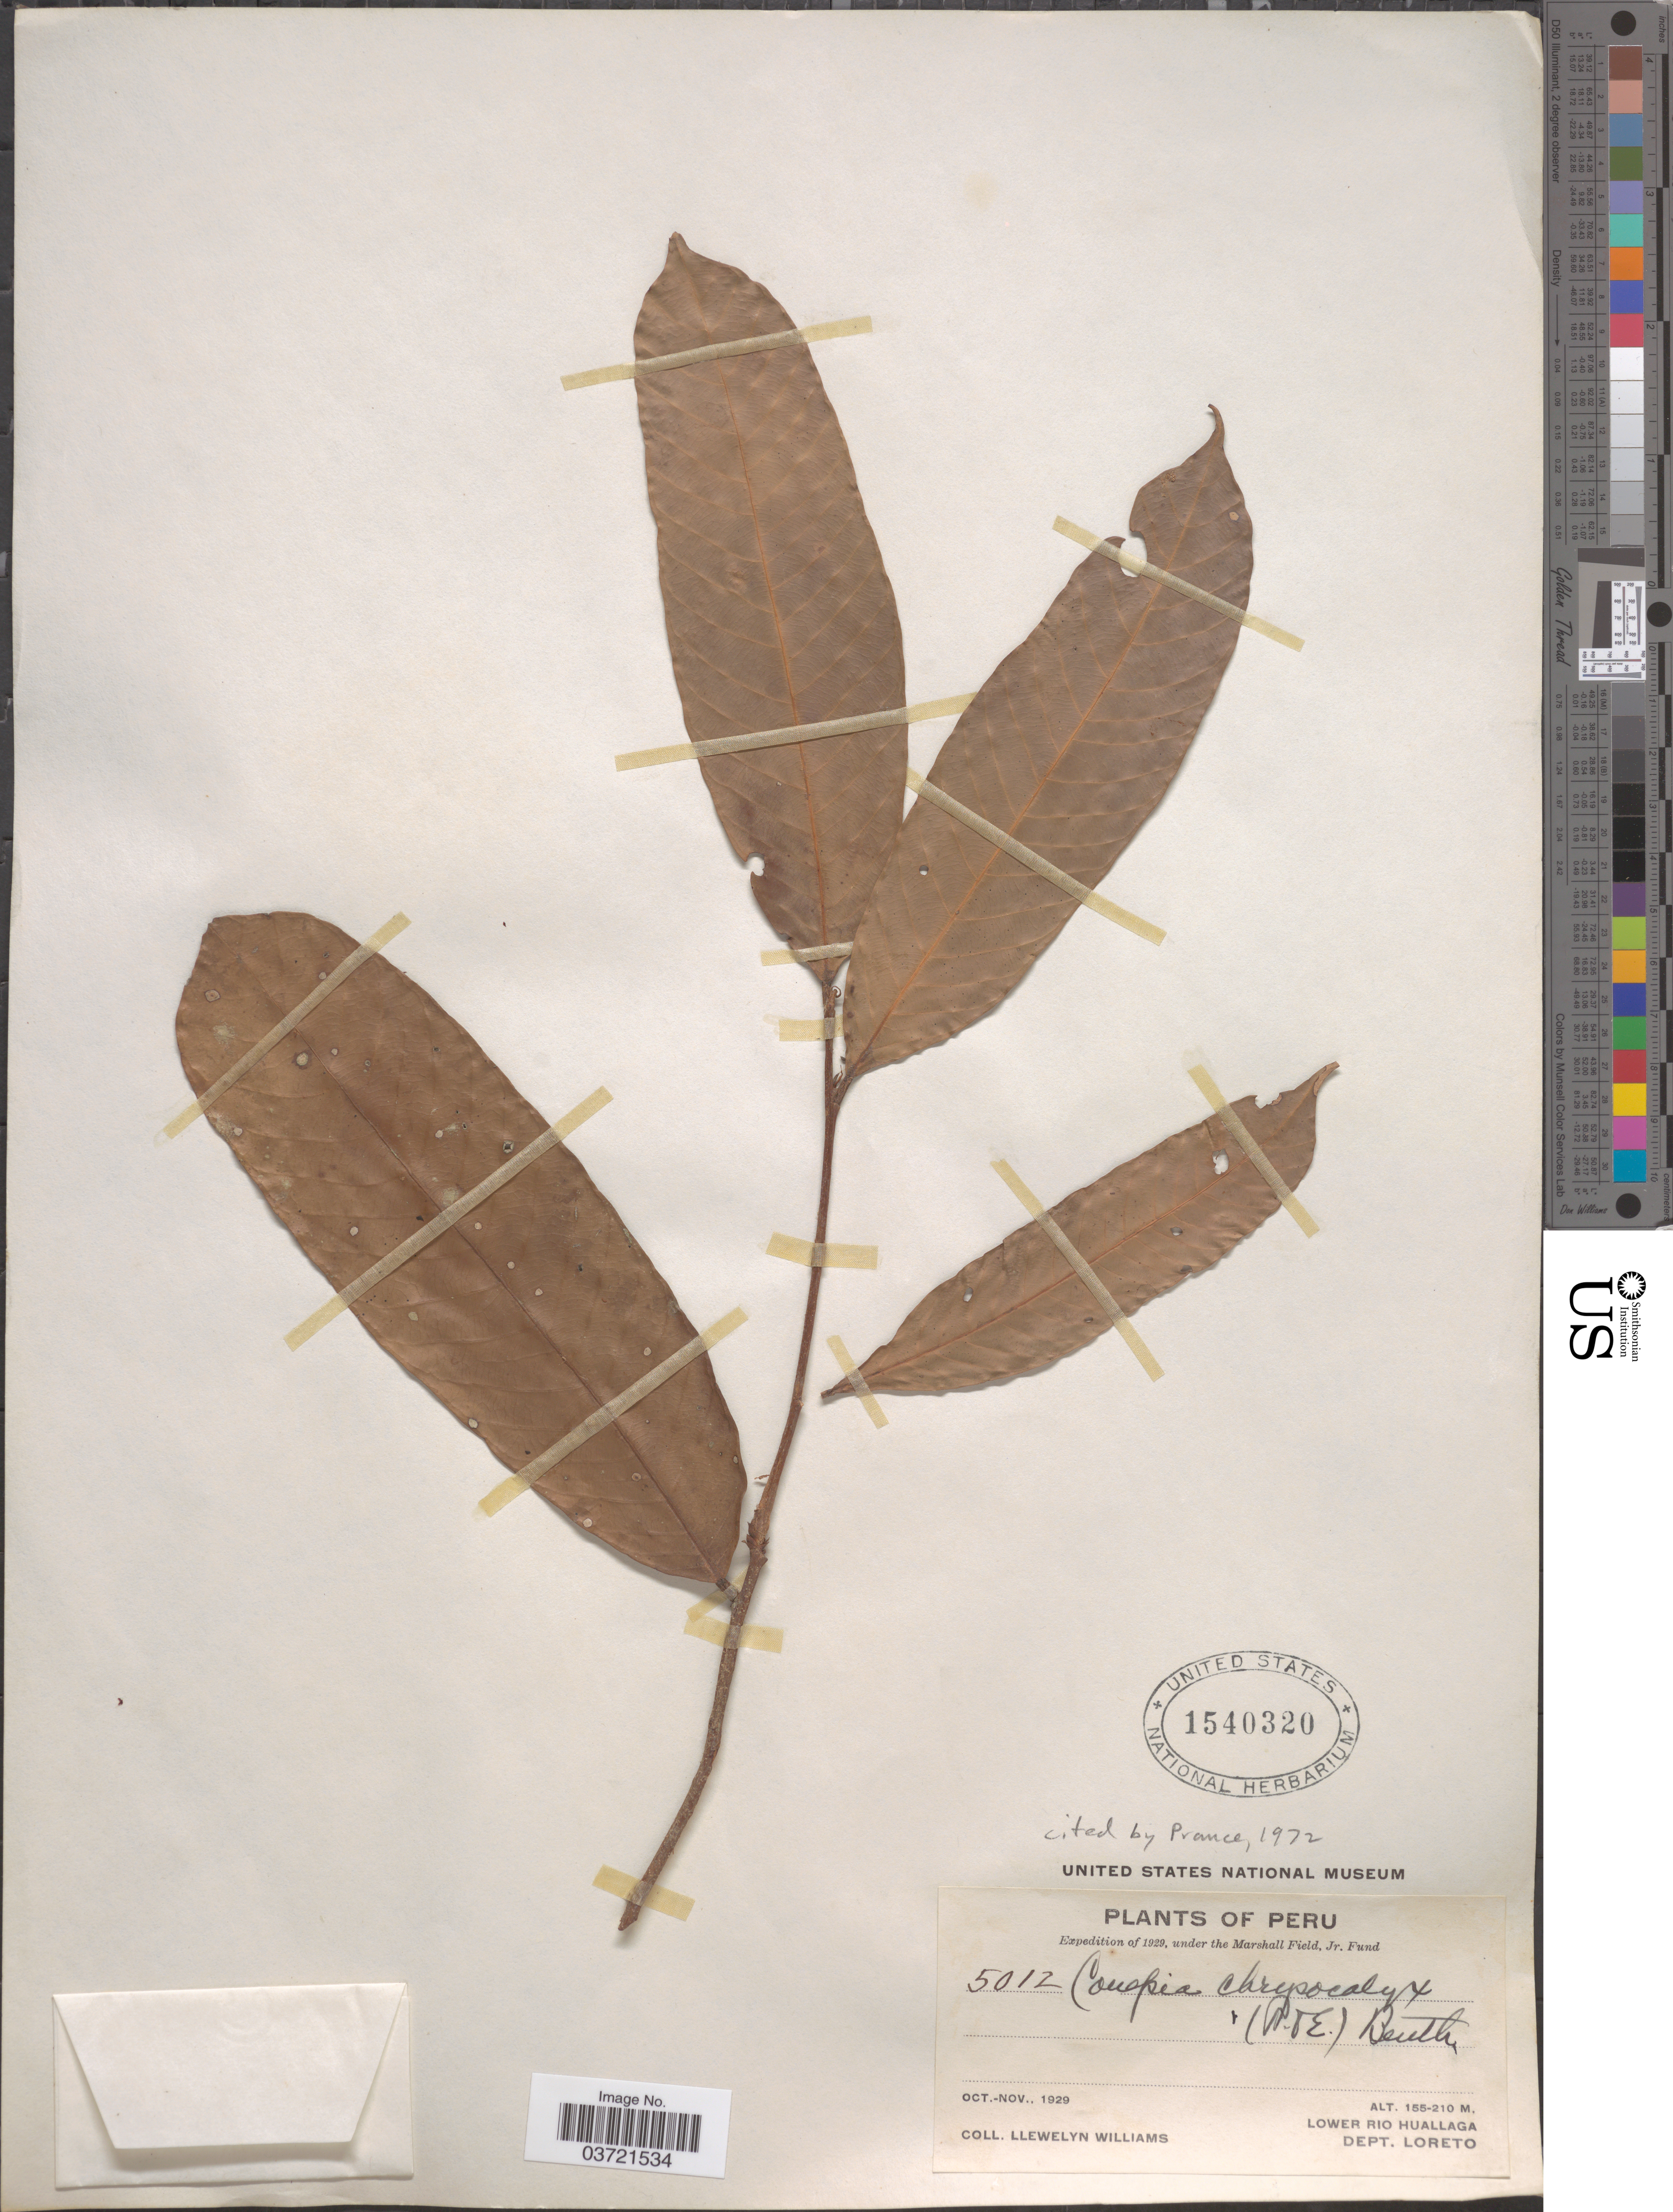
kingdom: Plantae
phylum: Tracheophyta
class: Magnoliopsida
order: Malpighiales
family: Chrysobalanaceae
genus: Couepia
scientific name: Couepia chrysocalyx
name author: (Poepp. & Endl.) Benth.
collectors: Ll. Williams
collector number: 5012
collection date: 1929-10/1929-11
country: Peru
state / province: Loreto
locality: Lower Rio Huallaga, Dept. Loreto.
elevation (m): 155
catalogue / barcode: US 1540320